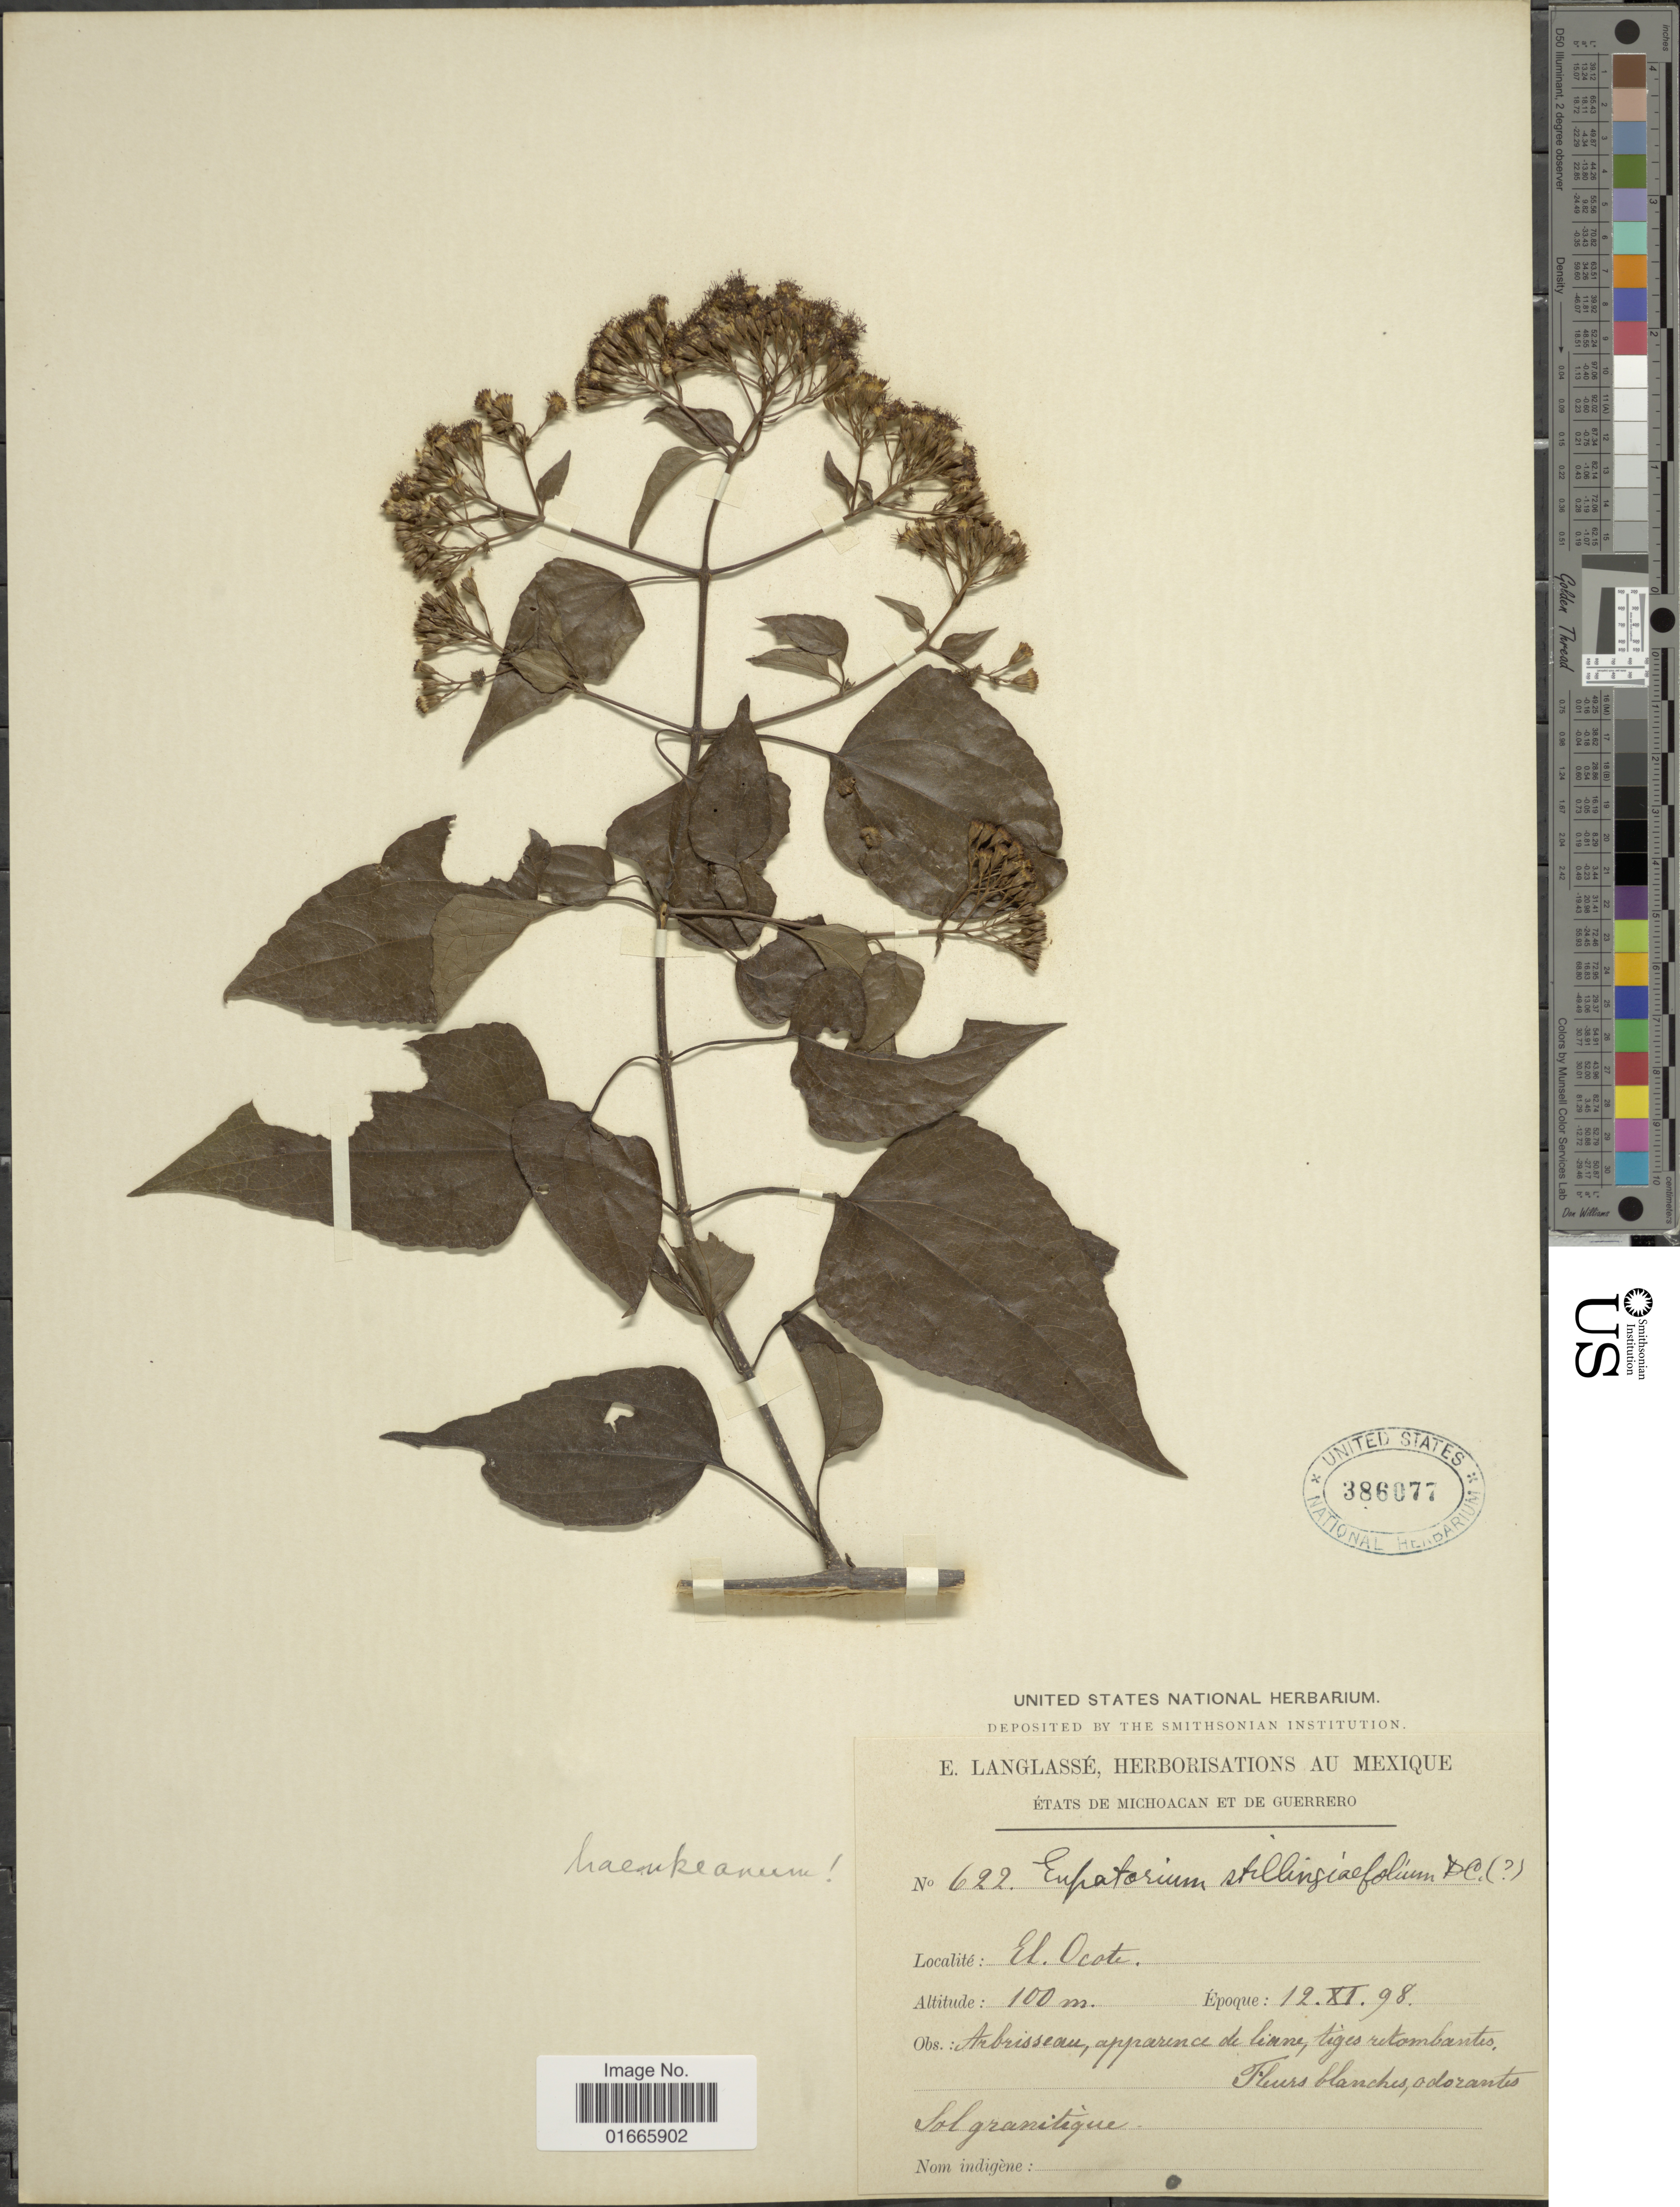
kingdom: Plantae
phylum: Tracheophyta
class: Magnoliopsida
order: Asterales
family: Asteraceae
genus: Chromolaena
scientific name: Chromolaena haenkeana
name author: (DC.) R.M. King & H. Rob.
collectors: E. Langlassé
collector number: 622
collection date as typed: Transcribed d/m/y: 12/11/98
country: Mexico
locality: El. Ocote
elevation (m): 100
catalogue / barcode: US 386077